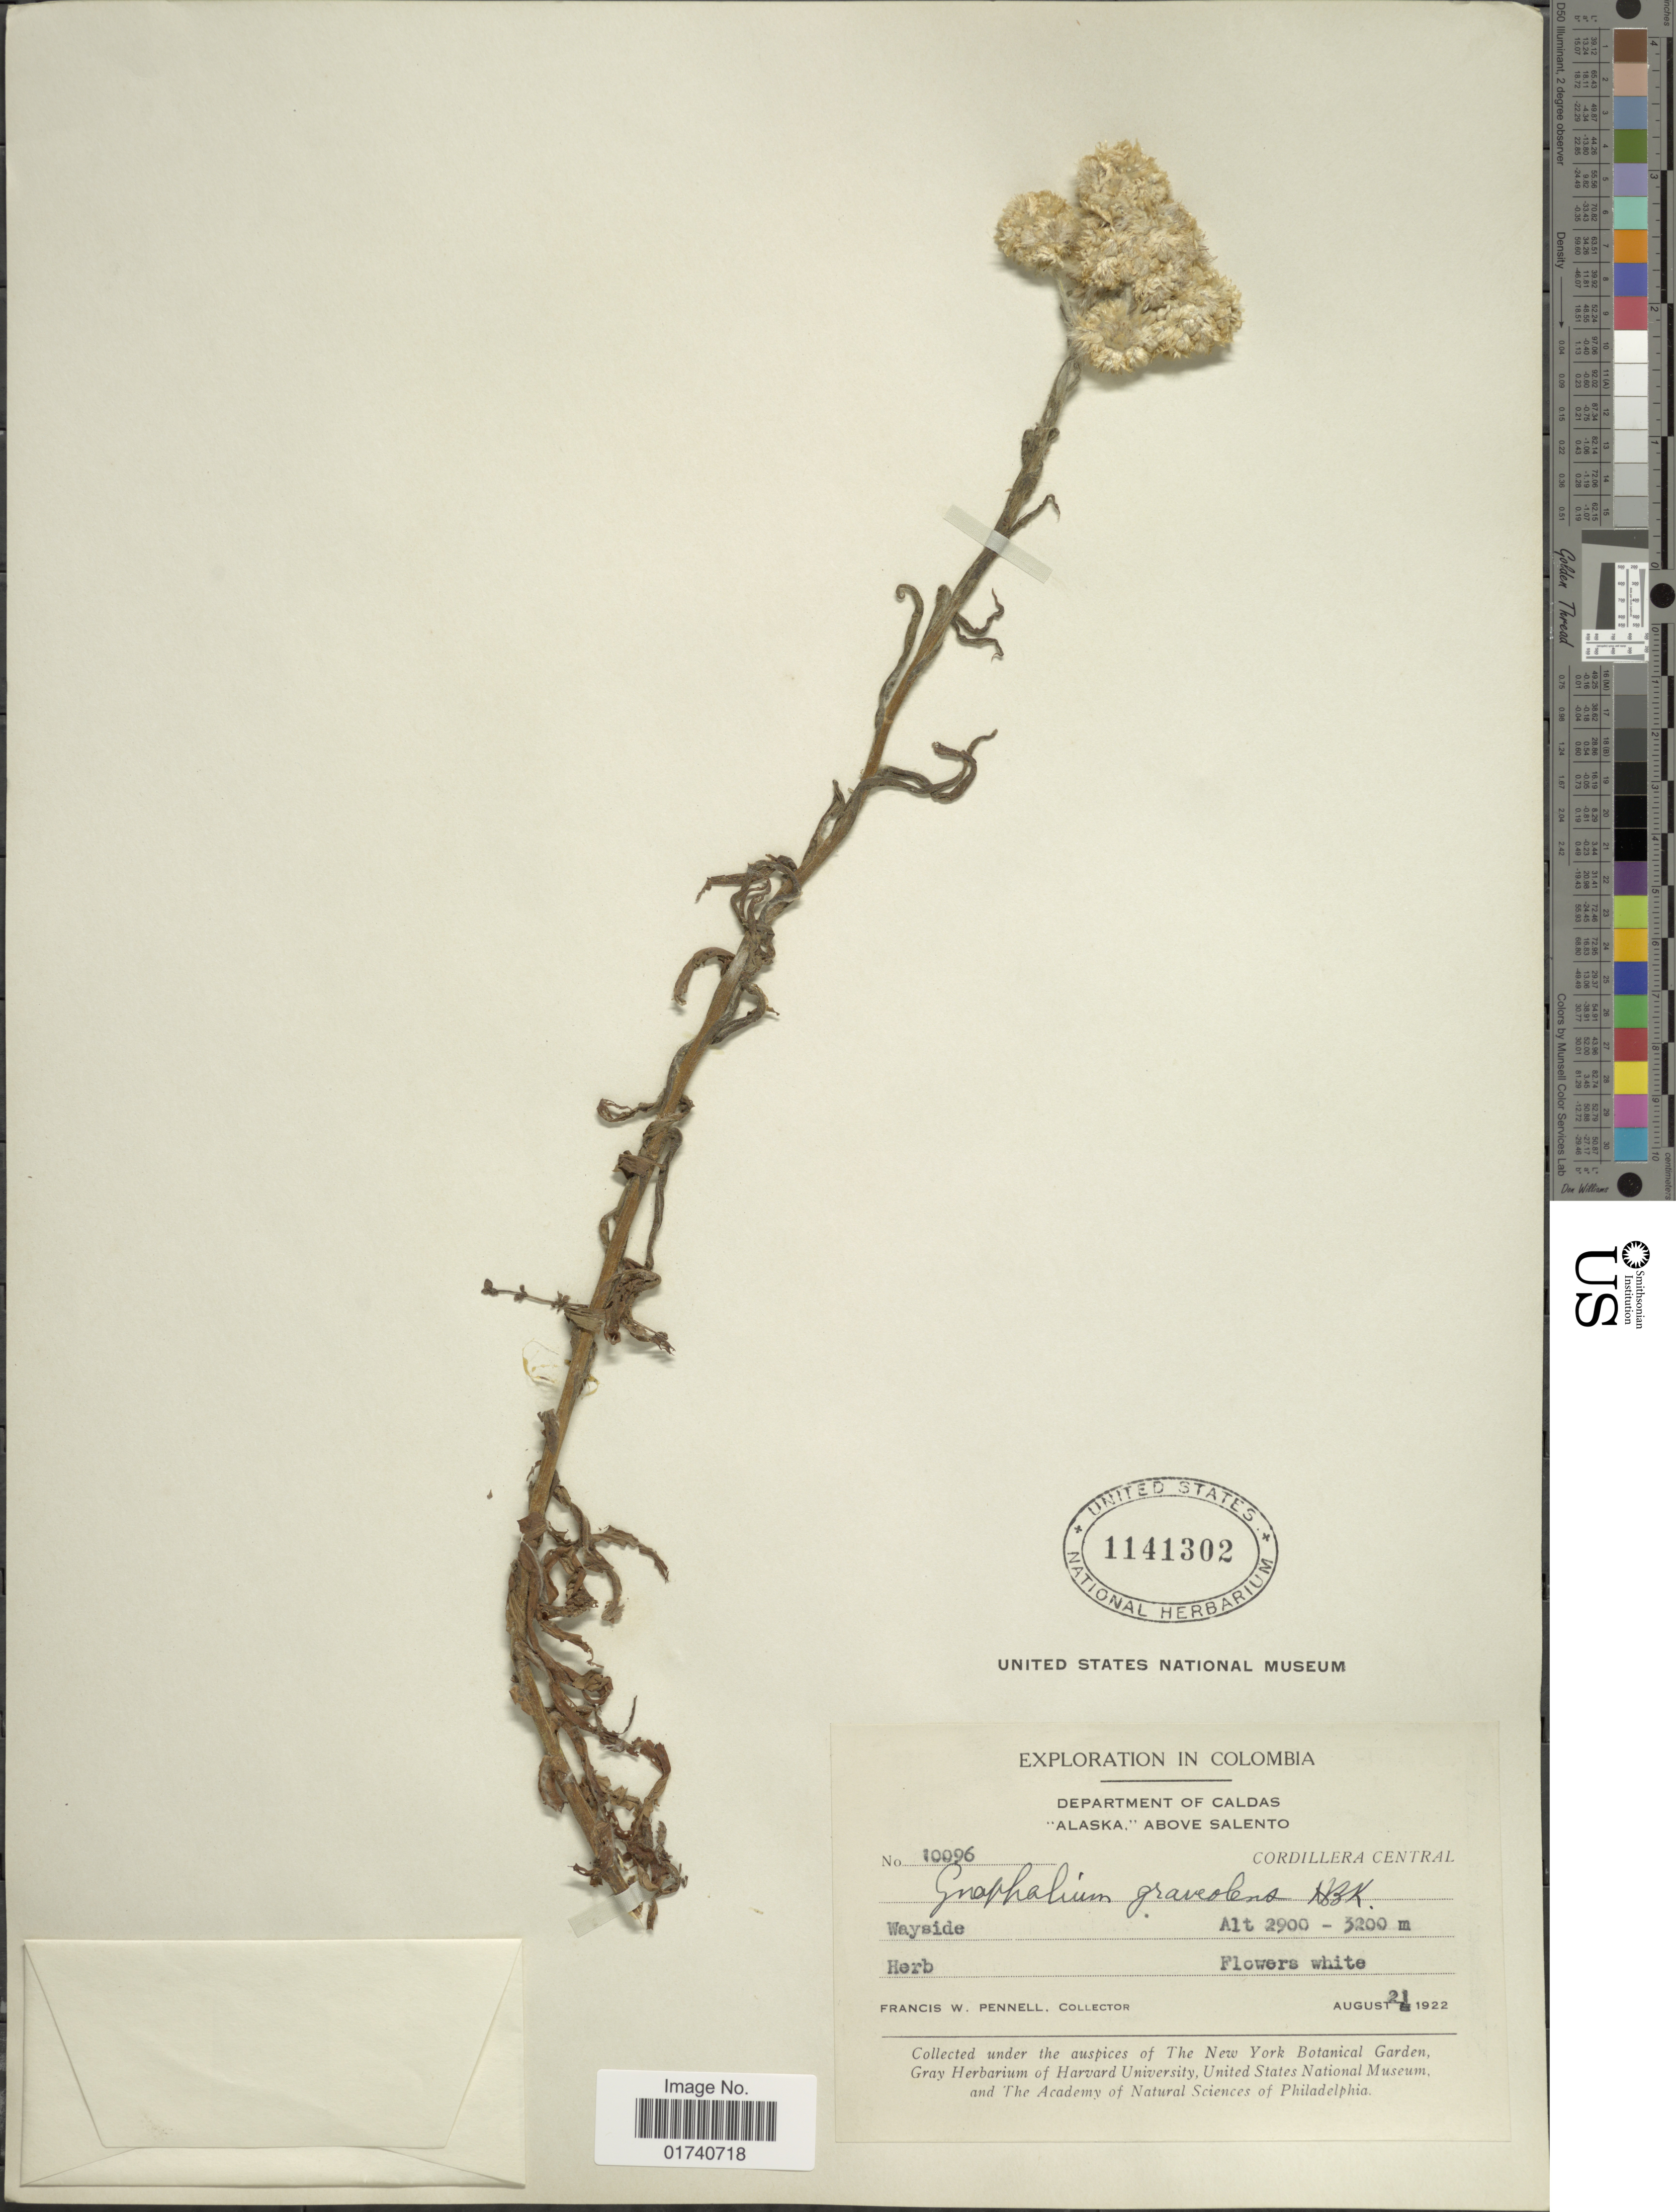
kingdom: Plantae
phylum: Tracheophyta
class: Magnoliopsida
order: Asterales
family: Asteraceae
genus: Pseudognaphalium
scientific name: Pseudognaphalium graveolens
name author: Anderb.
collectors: F. W. Pennell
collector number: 10096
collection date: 1922-08-21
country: Colombia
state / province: Caldas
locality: Department of Caldas 'Alaska,' above Salento. Cordillera Central.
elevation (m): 2900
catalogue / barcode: US 1141302